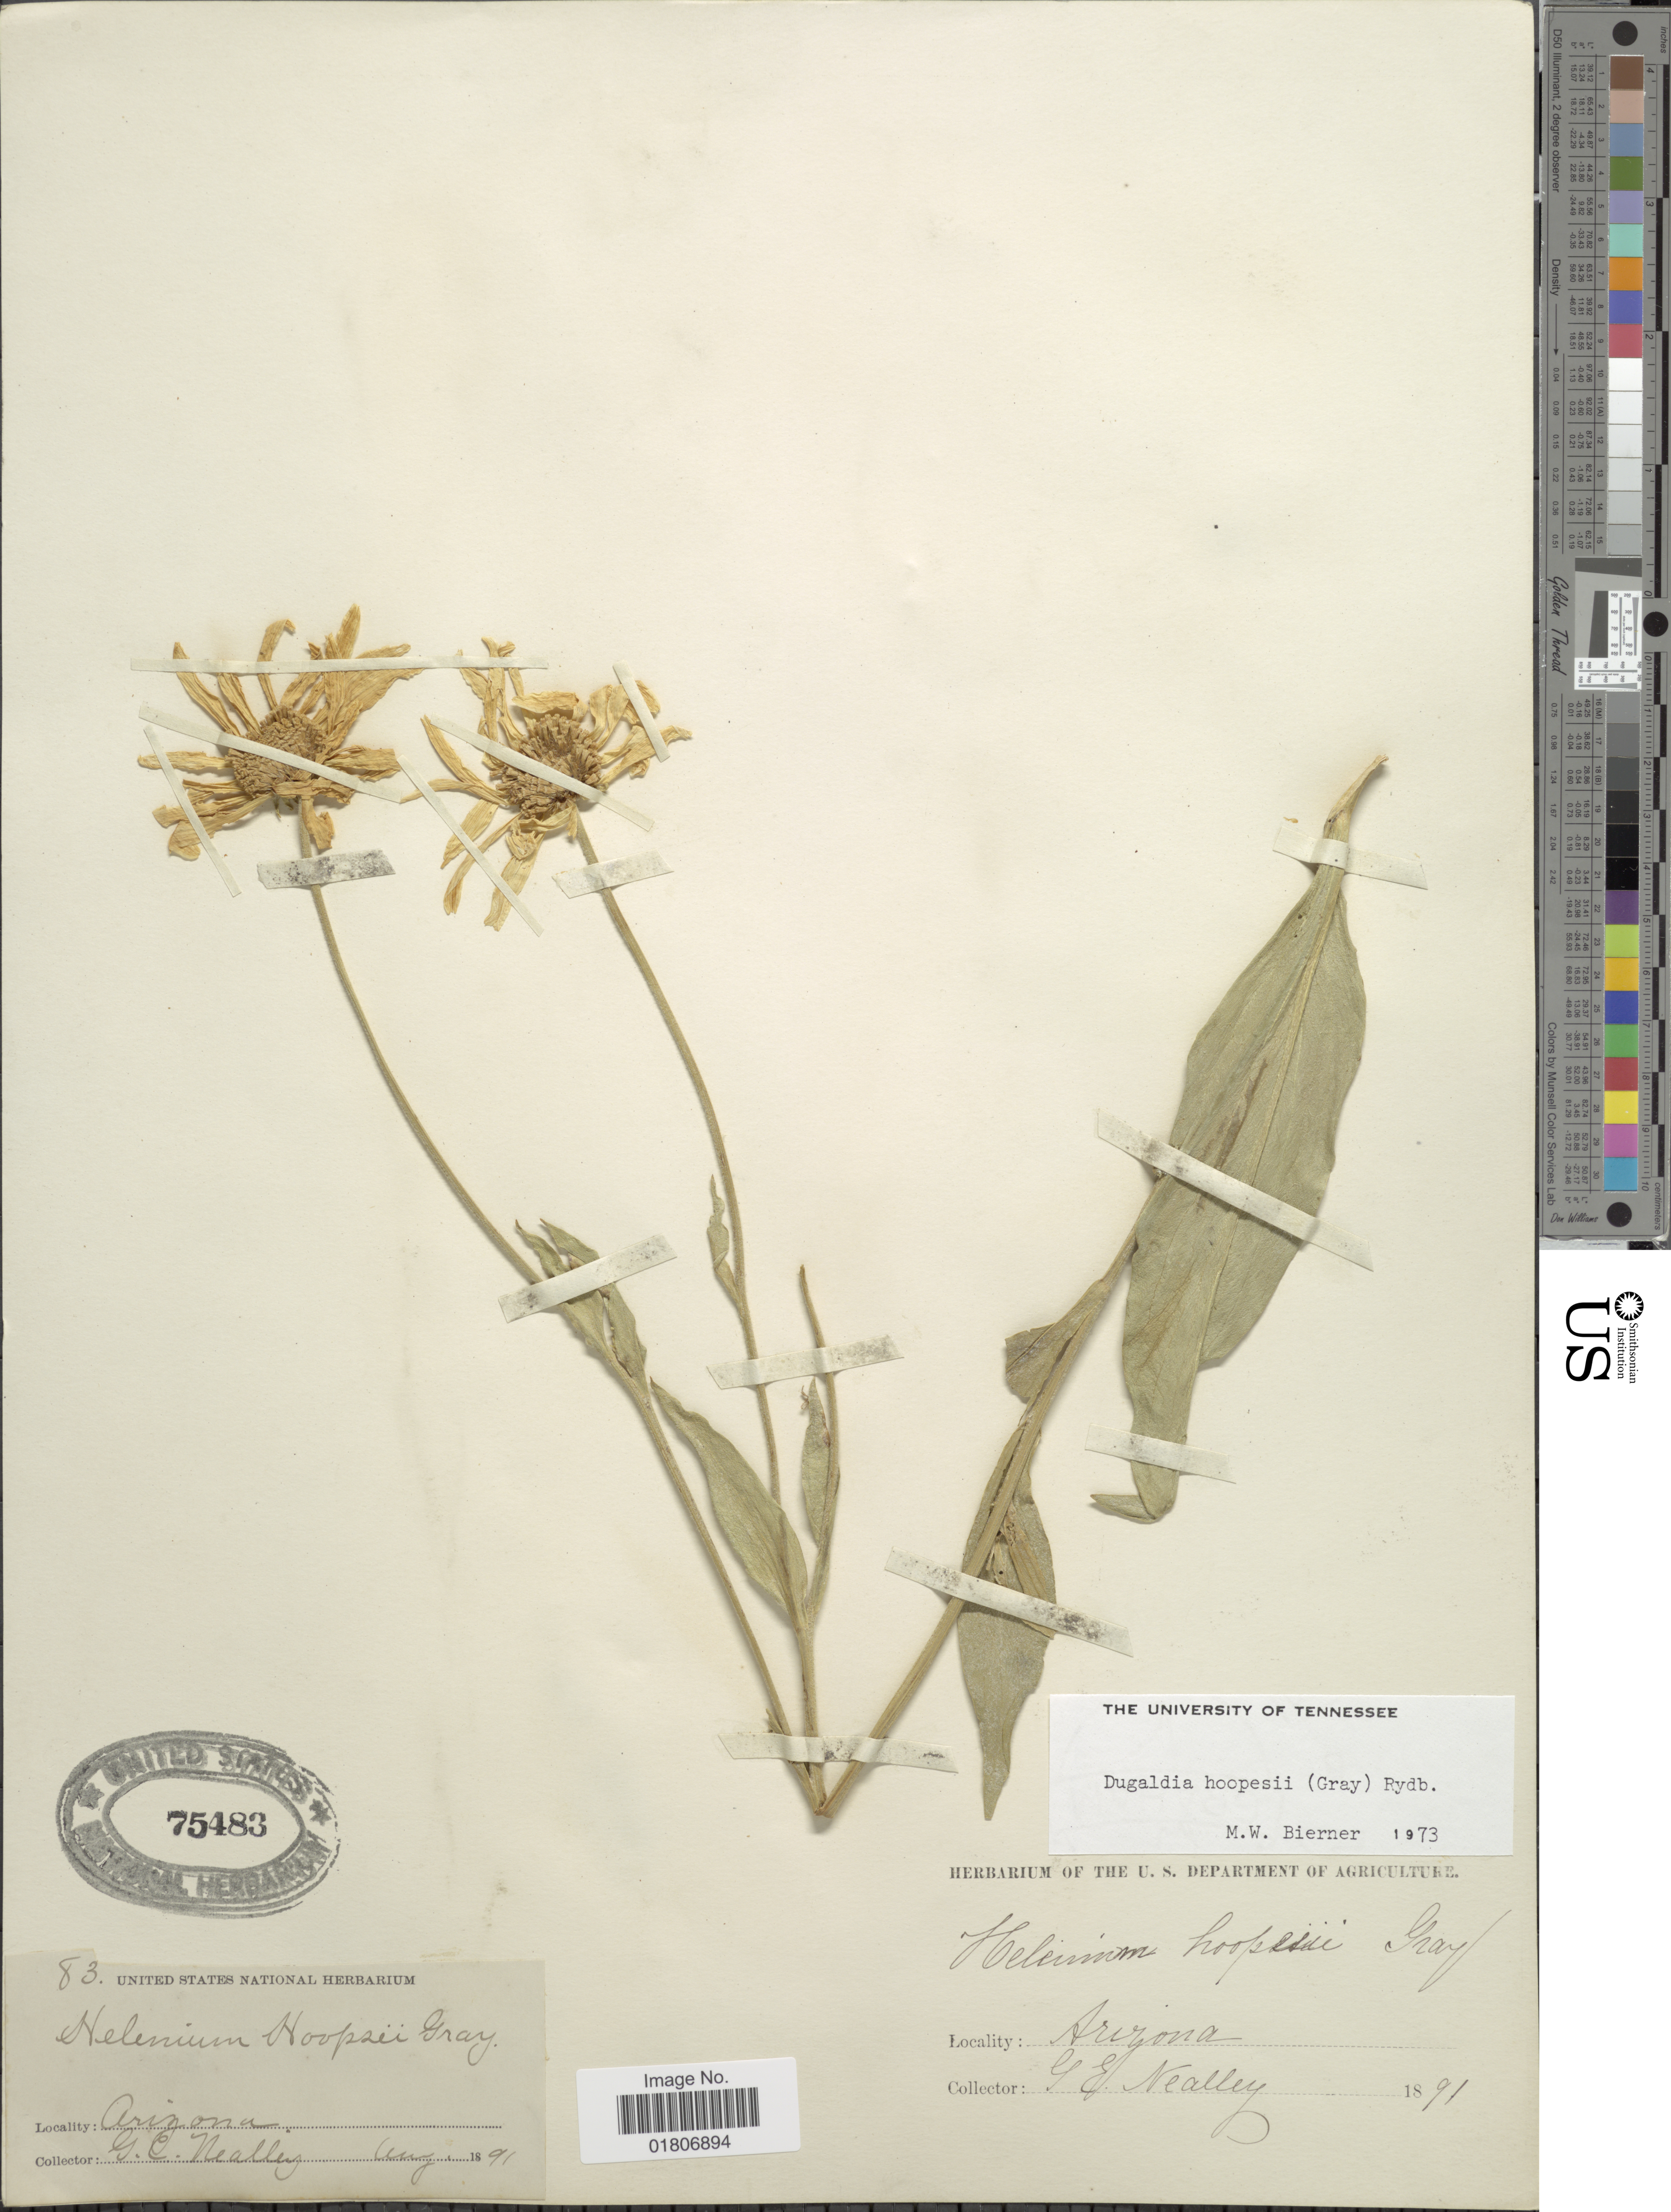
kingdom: Plantae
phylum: Tracheophyta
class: Magnoliopsida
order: Asterales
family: Asteraceae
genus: Dugaldia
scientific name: Dugaldia hoopesii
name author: (A. Gray) Rydb.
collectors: G. C. Nealley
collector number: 83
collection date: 1891-08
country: United States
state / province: Arizona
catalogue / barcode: US 75483